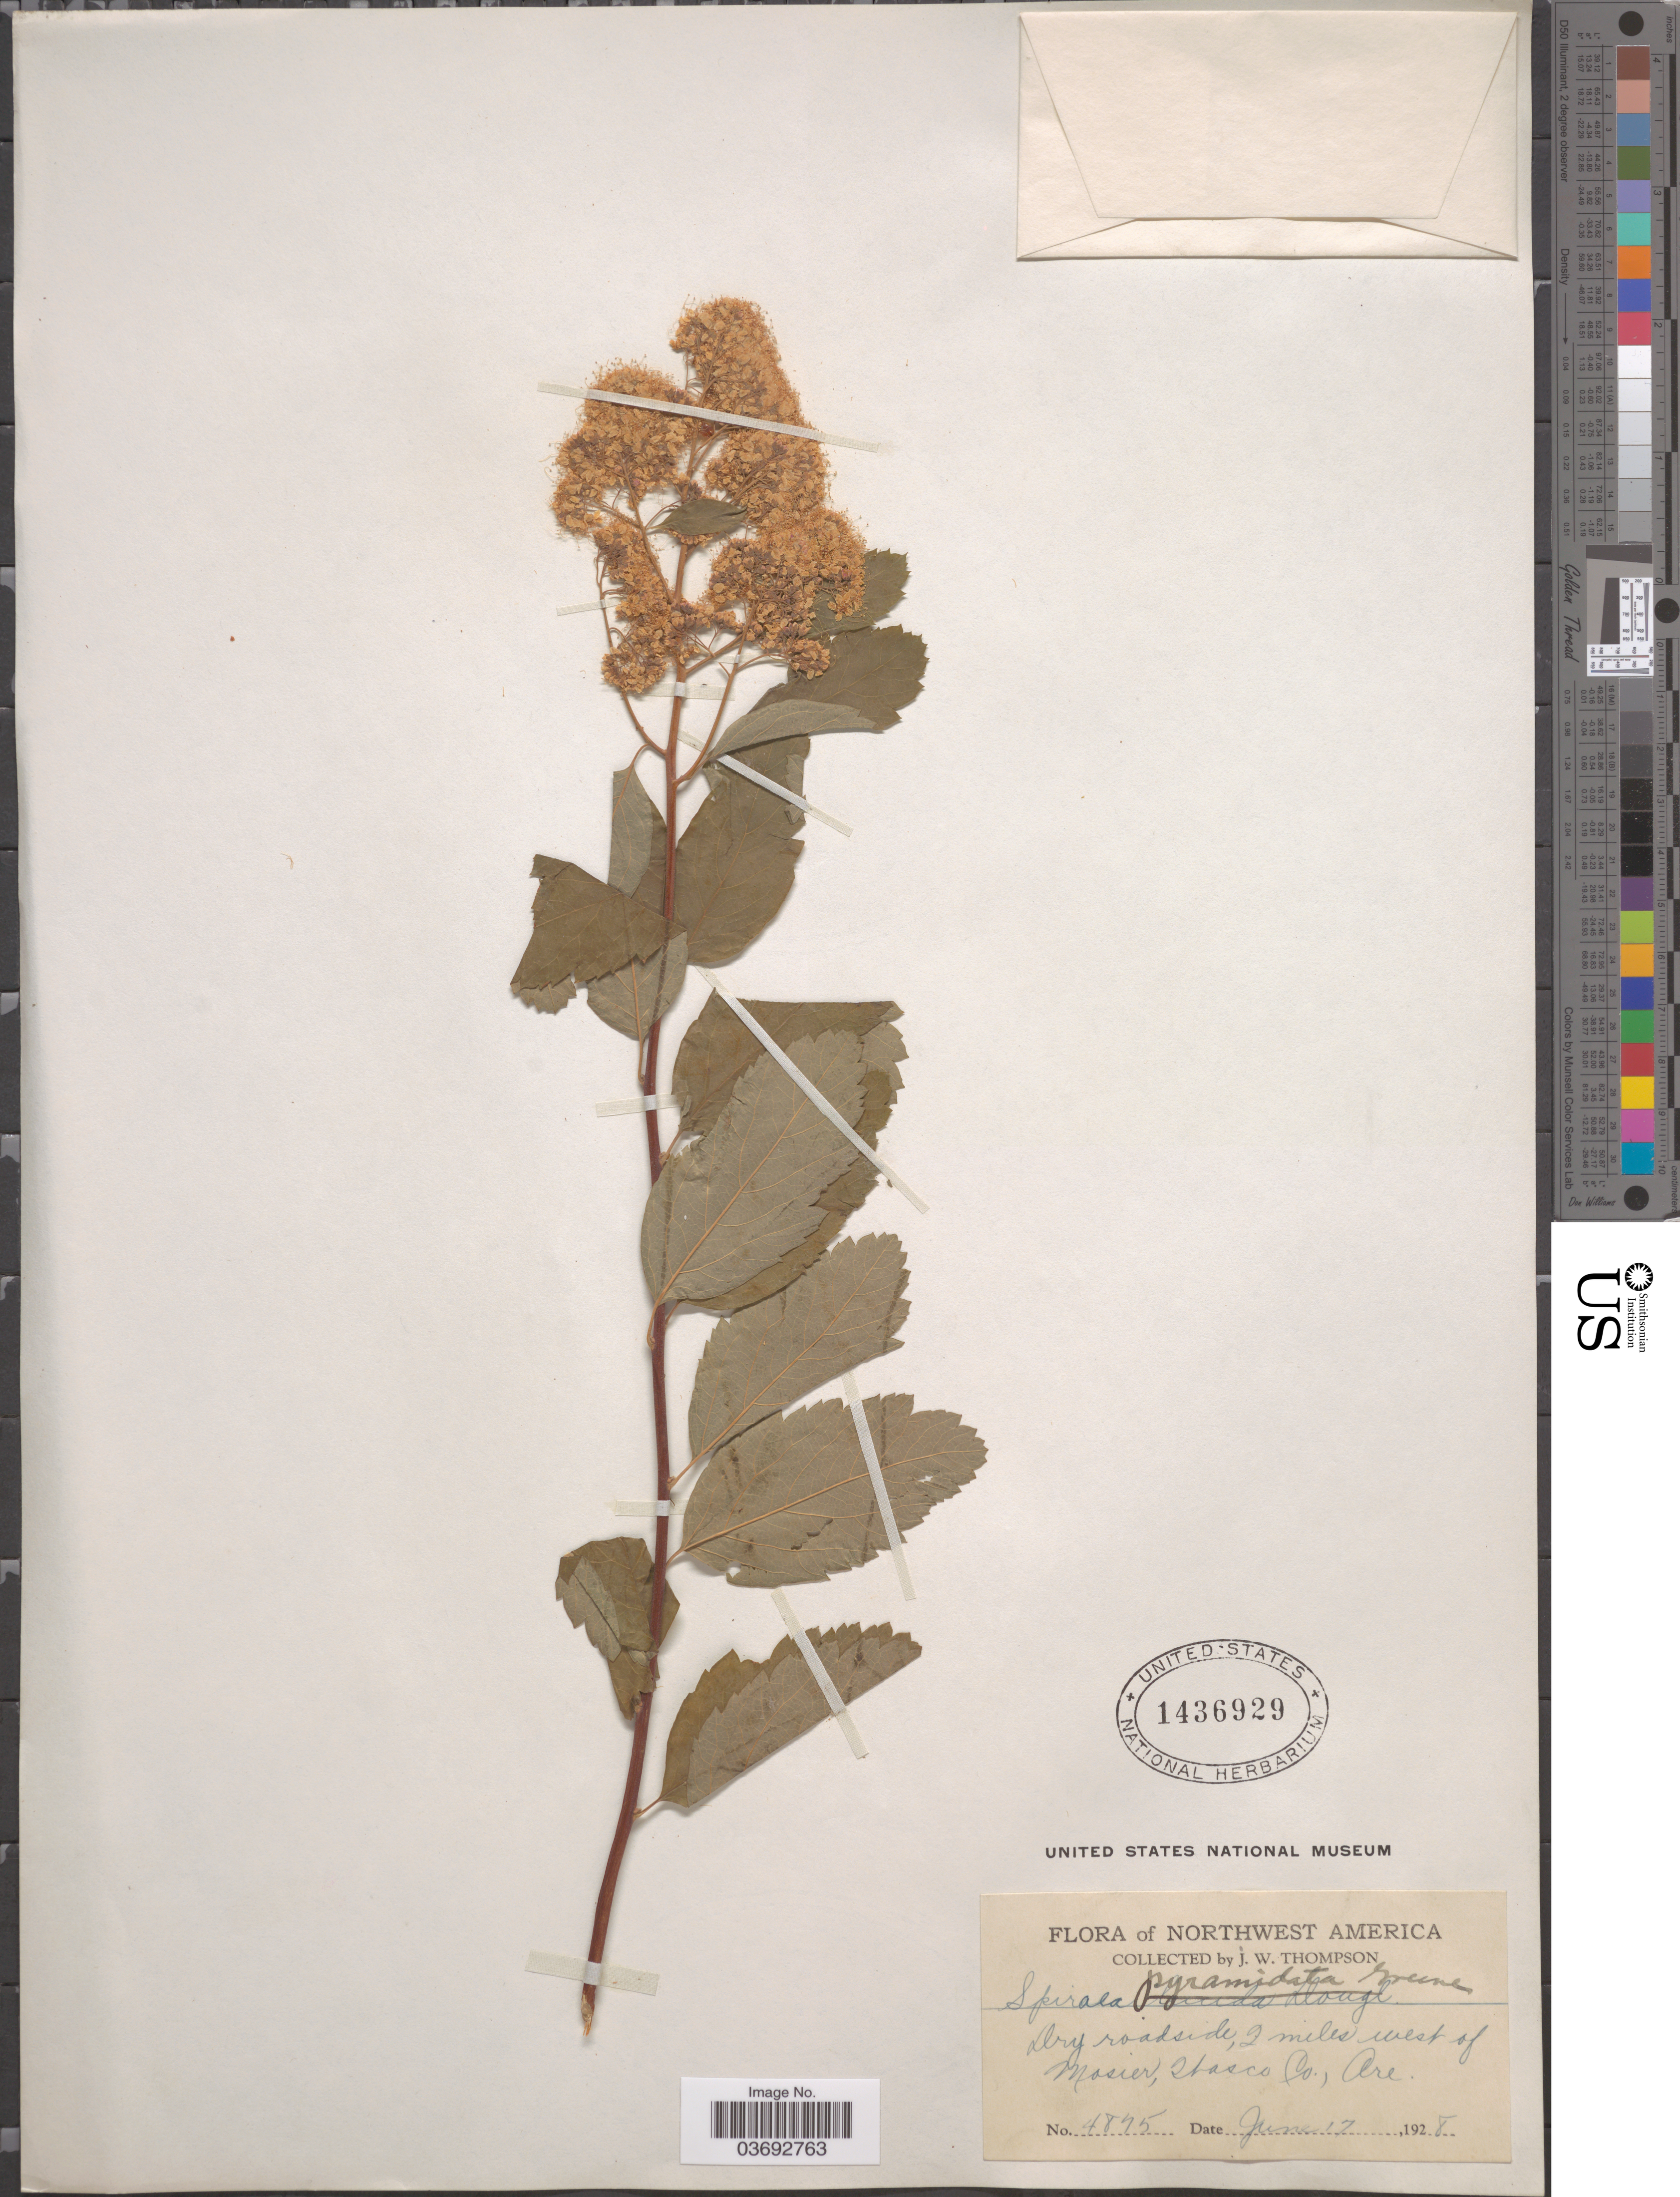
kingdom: Plantae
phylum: Tracheophyta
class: Magnoliopsida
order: Rosales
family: Rosaceae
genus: Spiraea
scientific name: Spiraea pyramidata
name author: Greene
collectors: J. Thompson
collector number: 4895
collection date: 1928-06-17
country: United States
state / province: Oregon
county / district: Wasco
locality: Northwest America. Dry roadside, 2 miles west of Mosier, Wasco Co.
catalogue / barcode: US 1436929